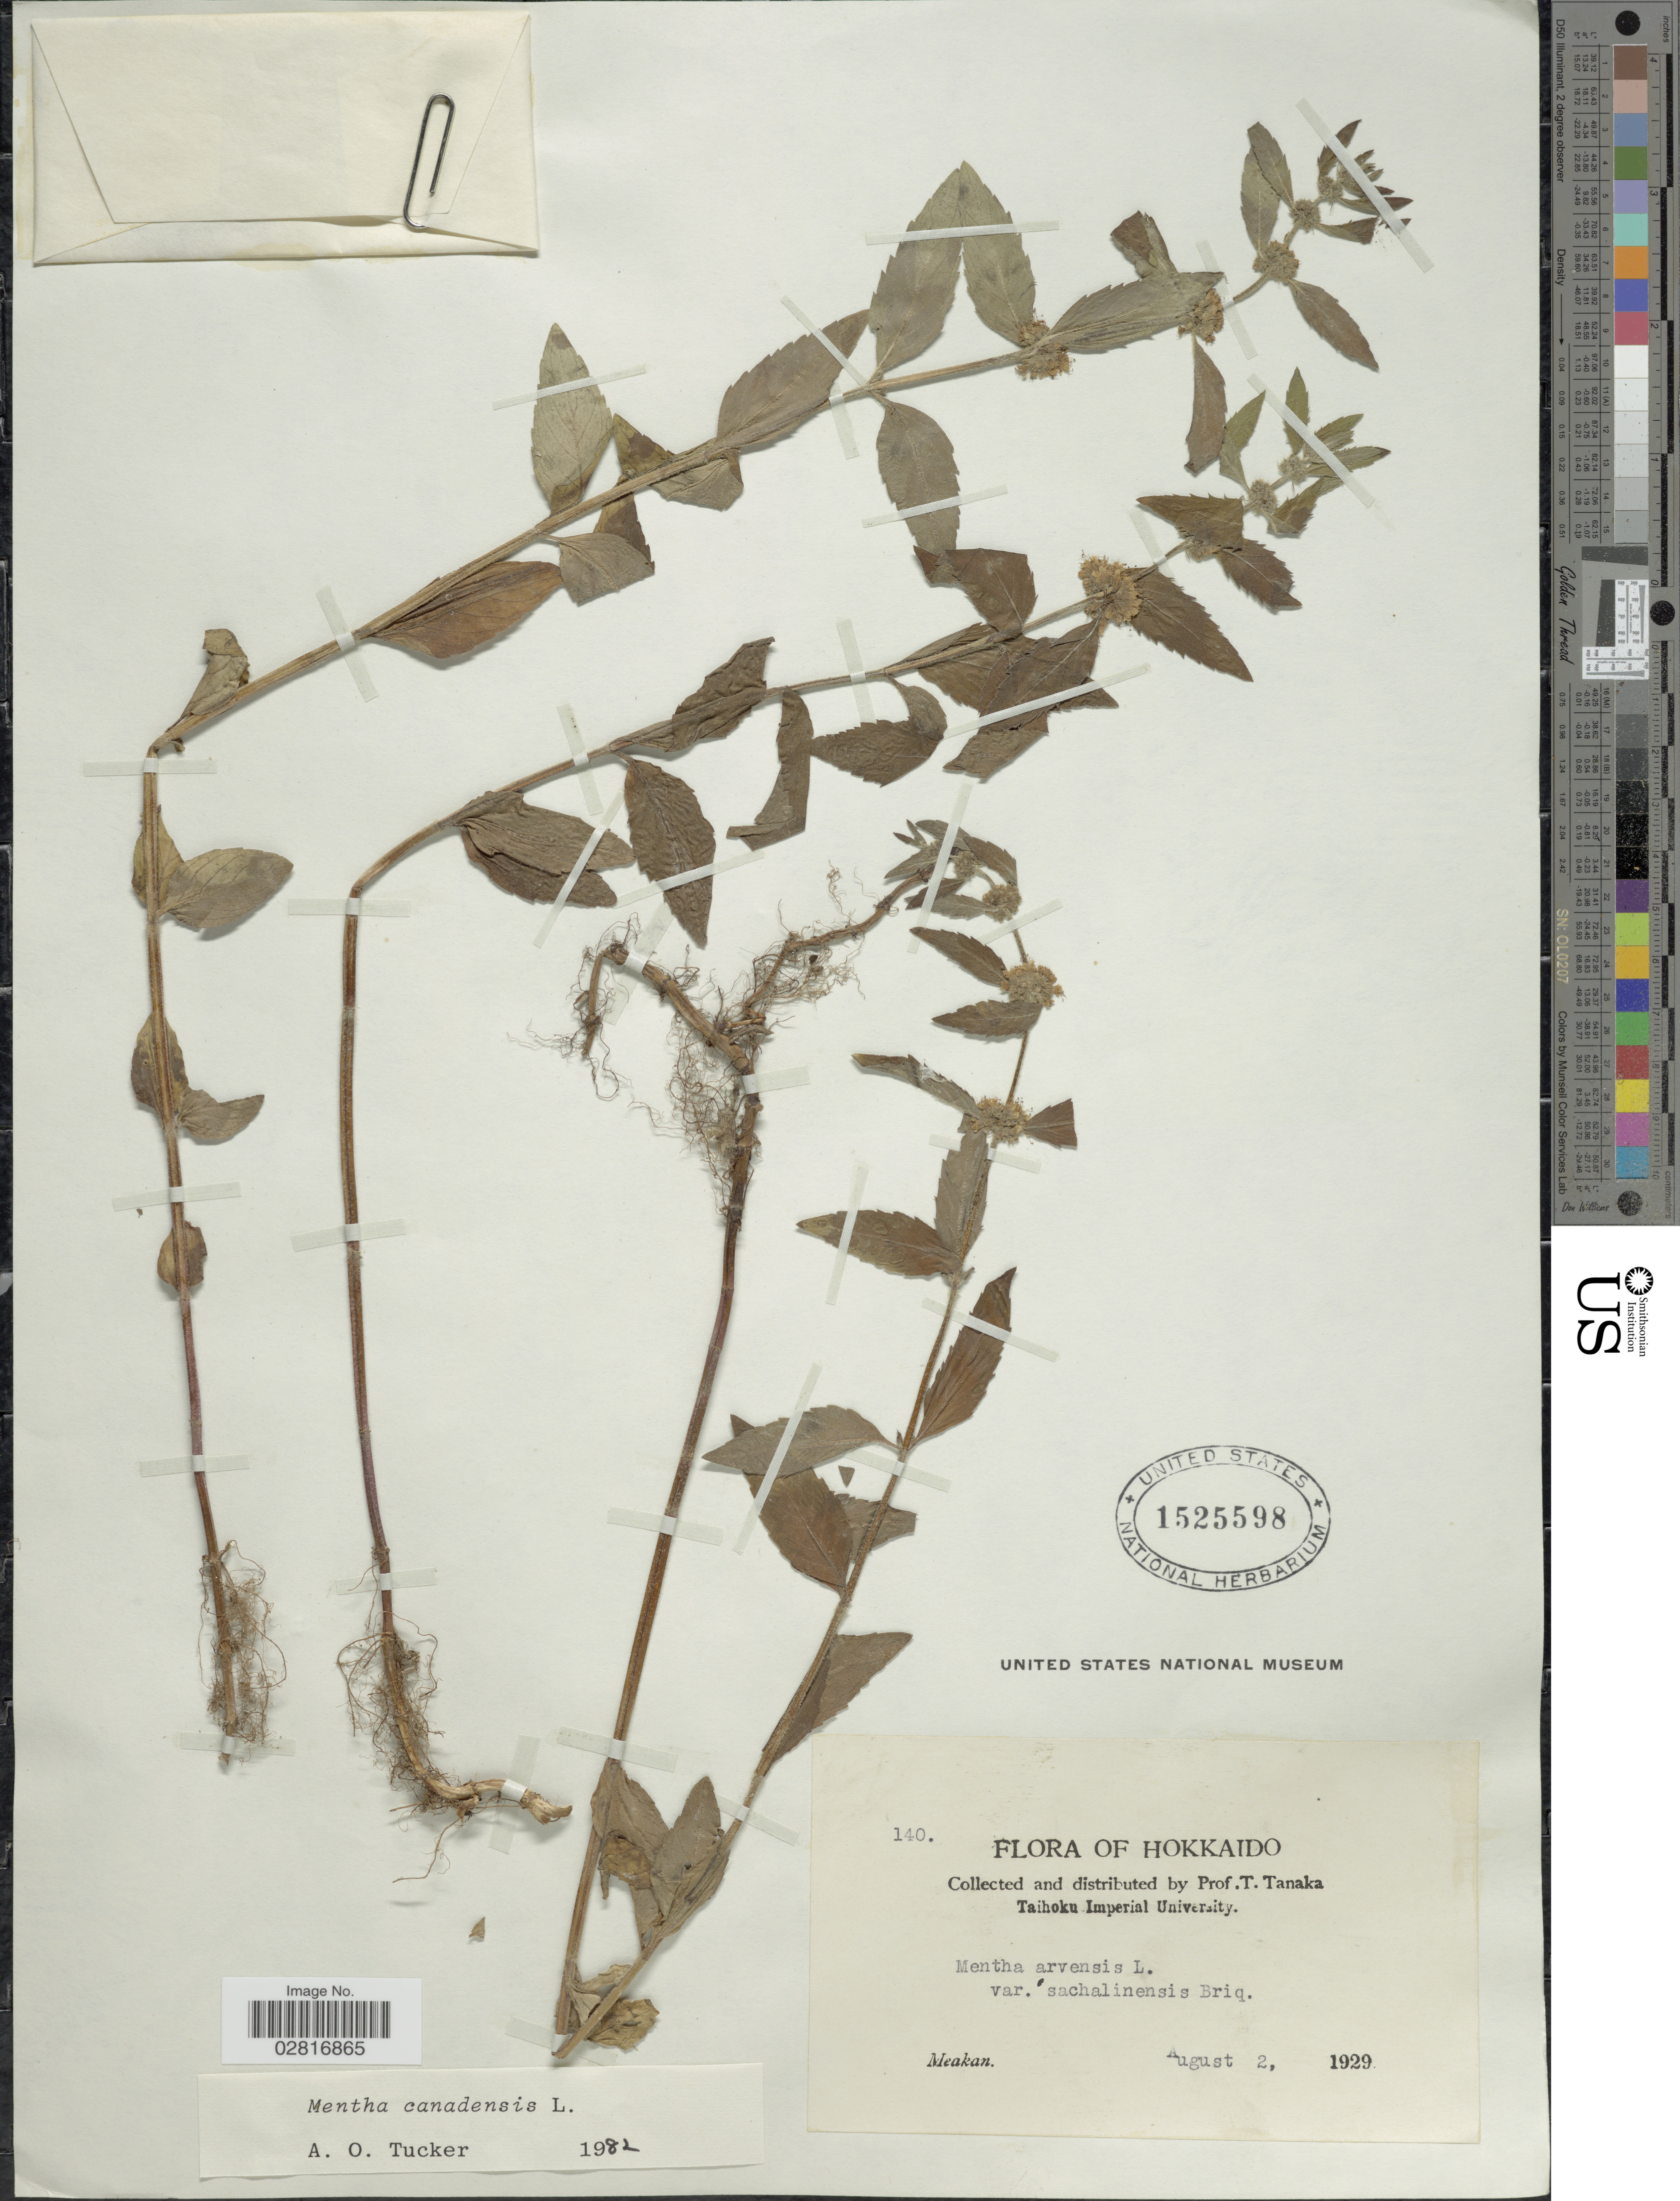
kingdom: Plantae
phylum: Tracheophyta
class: Magnoliopsida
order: Lamiales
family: Lamiaceae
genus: Mentha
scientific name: Mentha canadensis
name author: L.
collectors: T. Tanaka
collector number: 140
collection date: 1929-08-02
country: Japan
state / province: Hokkaidō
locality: Hokkaido, Meakan.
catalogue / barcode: US 1525598